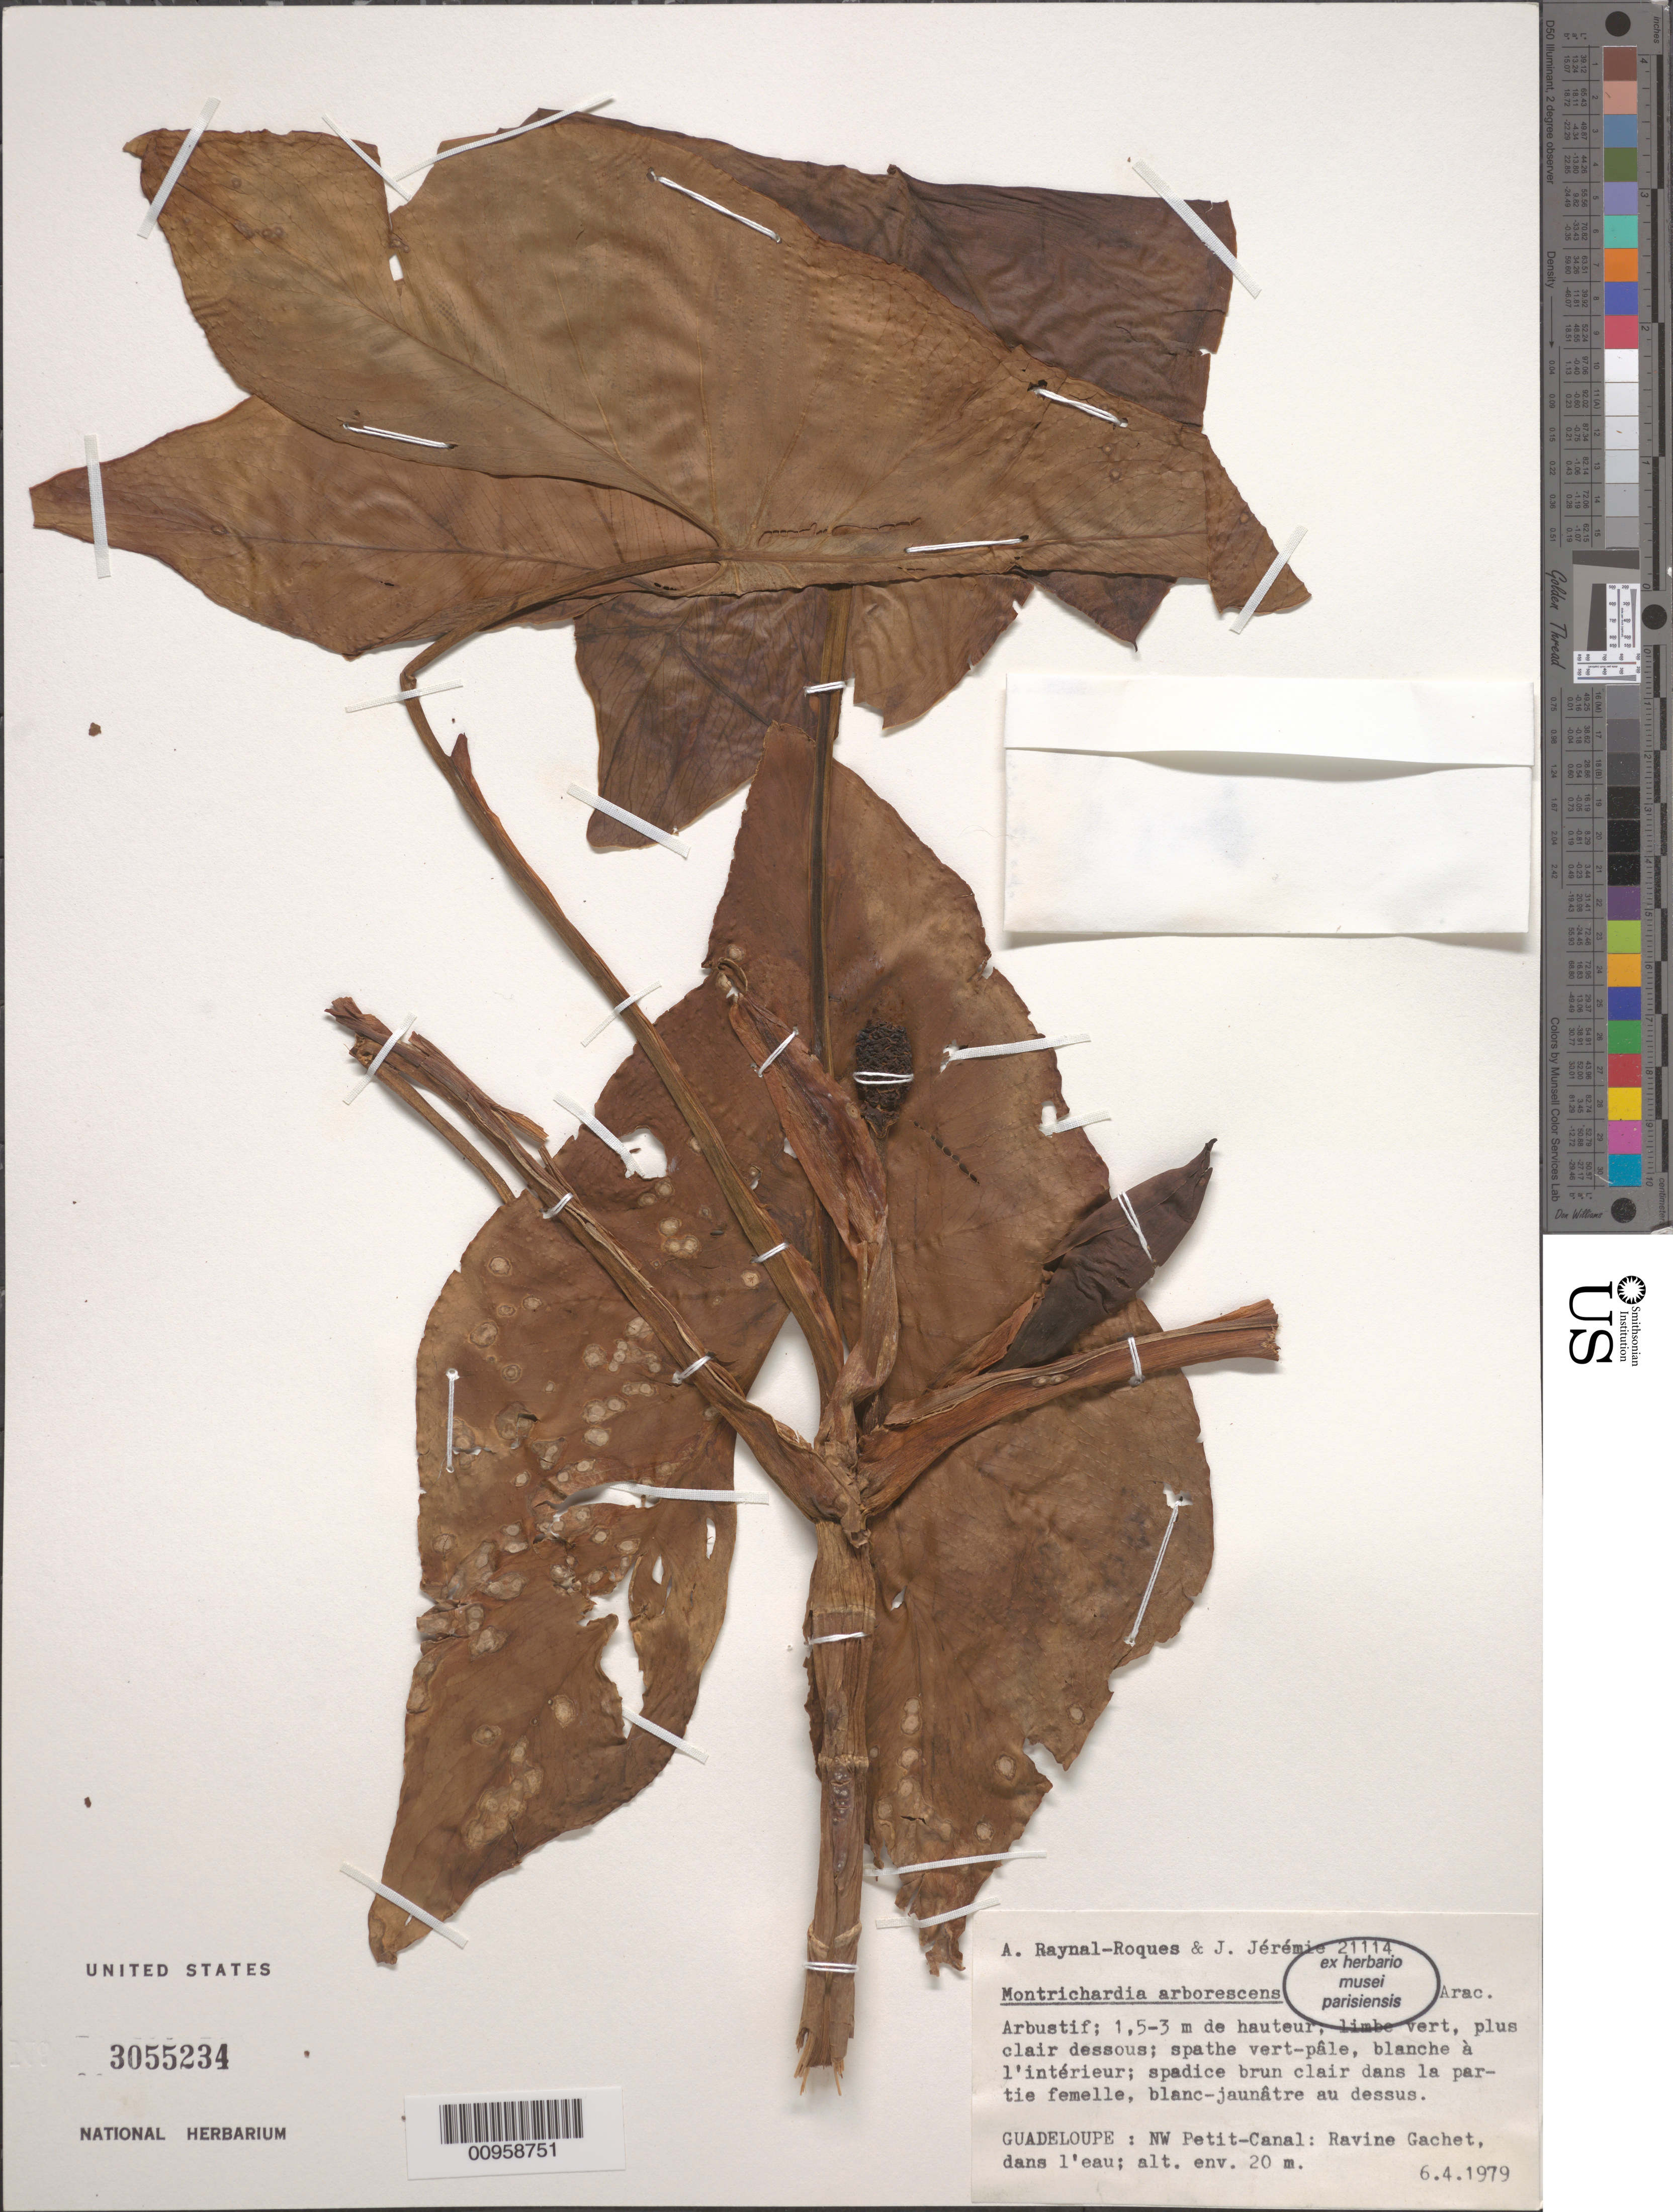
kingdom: Plantae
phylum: Tracheophyta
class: Liliopsida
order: Alismatales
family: Araceae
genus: Montrichardia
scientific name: Montrichardia arborescens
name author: (L.) Schott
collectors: A. M. Raynal & J. Jérémie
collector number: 21114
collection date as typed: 06 Apr 1979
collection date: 1979-04-06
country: Guadeloupe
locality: NW Petit-Canal, Ravine Gachet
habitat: Dans l'eau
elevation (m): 20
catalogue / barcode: US 3055234